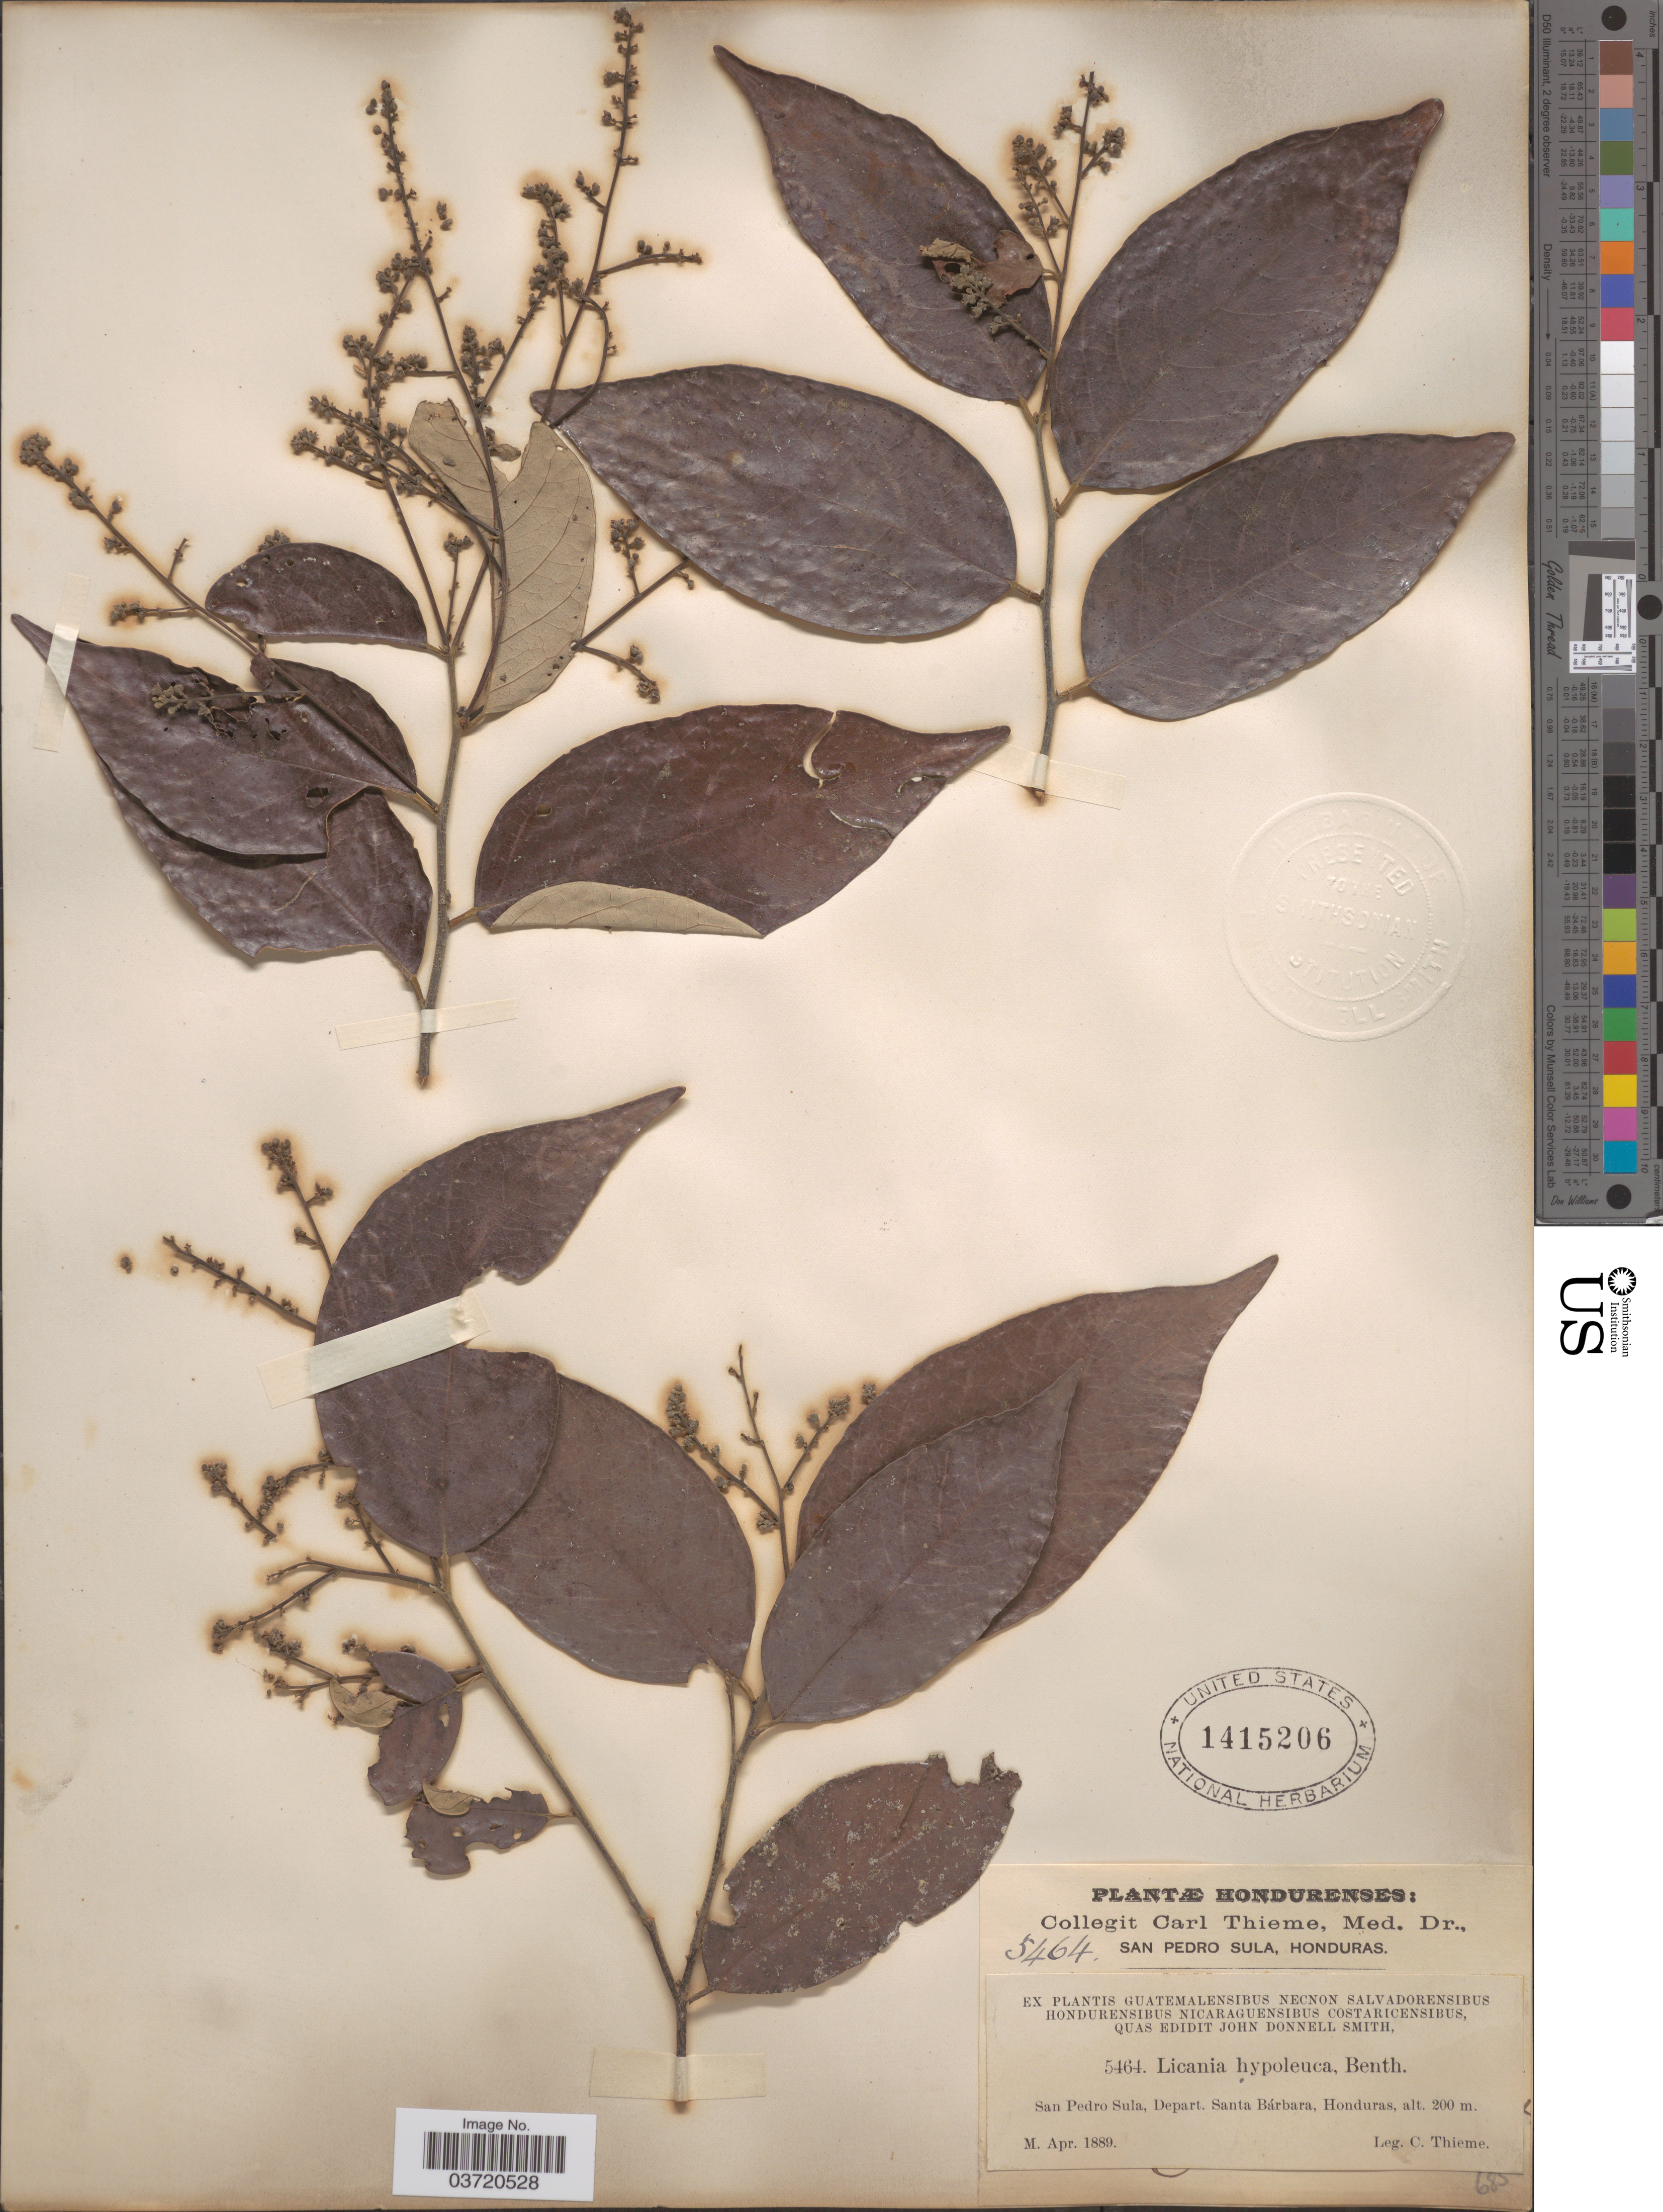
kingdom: Plantae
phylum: Tracheophyta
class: Magnoliopsida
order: Malpighiales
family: Chrysobalanaceae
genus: Licania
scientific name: Licania hypoleuca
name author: Benth.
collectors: C. Thieme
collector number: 5464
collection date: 1889-04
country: Honduras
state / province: Santa Barbara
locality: San Pedro Sula, Depart. Santa Bárbara.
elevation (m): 200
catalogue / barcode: US 1415206